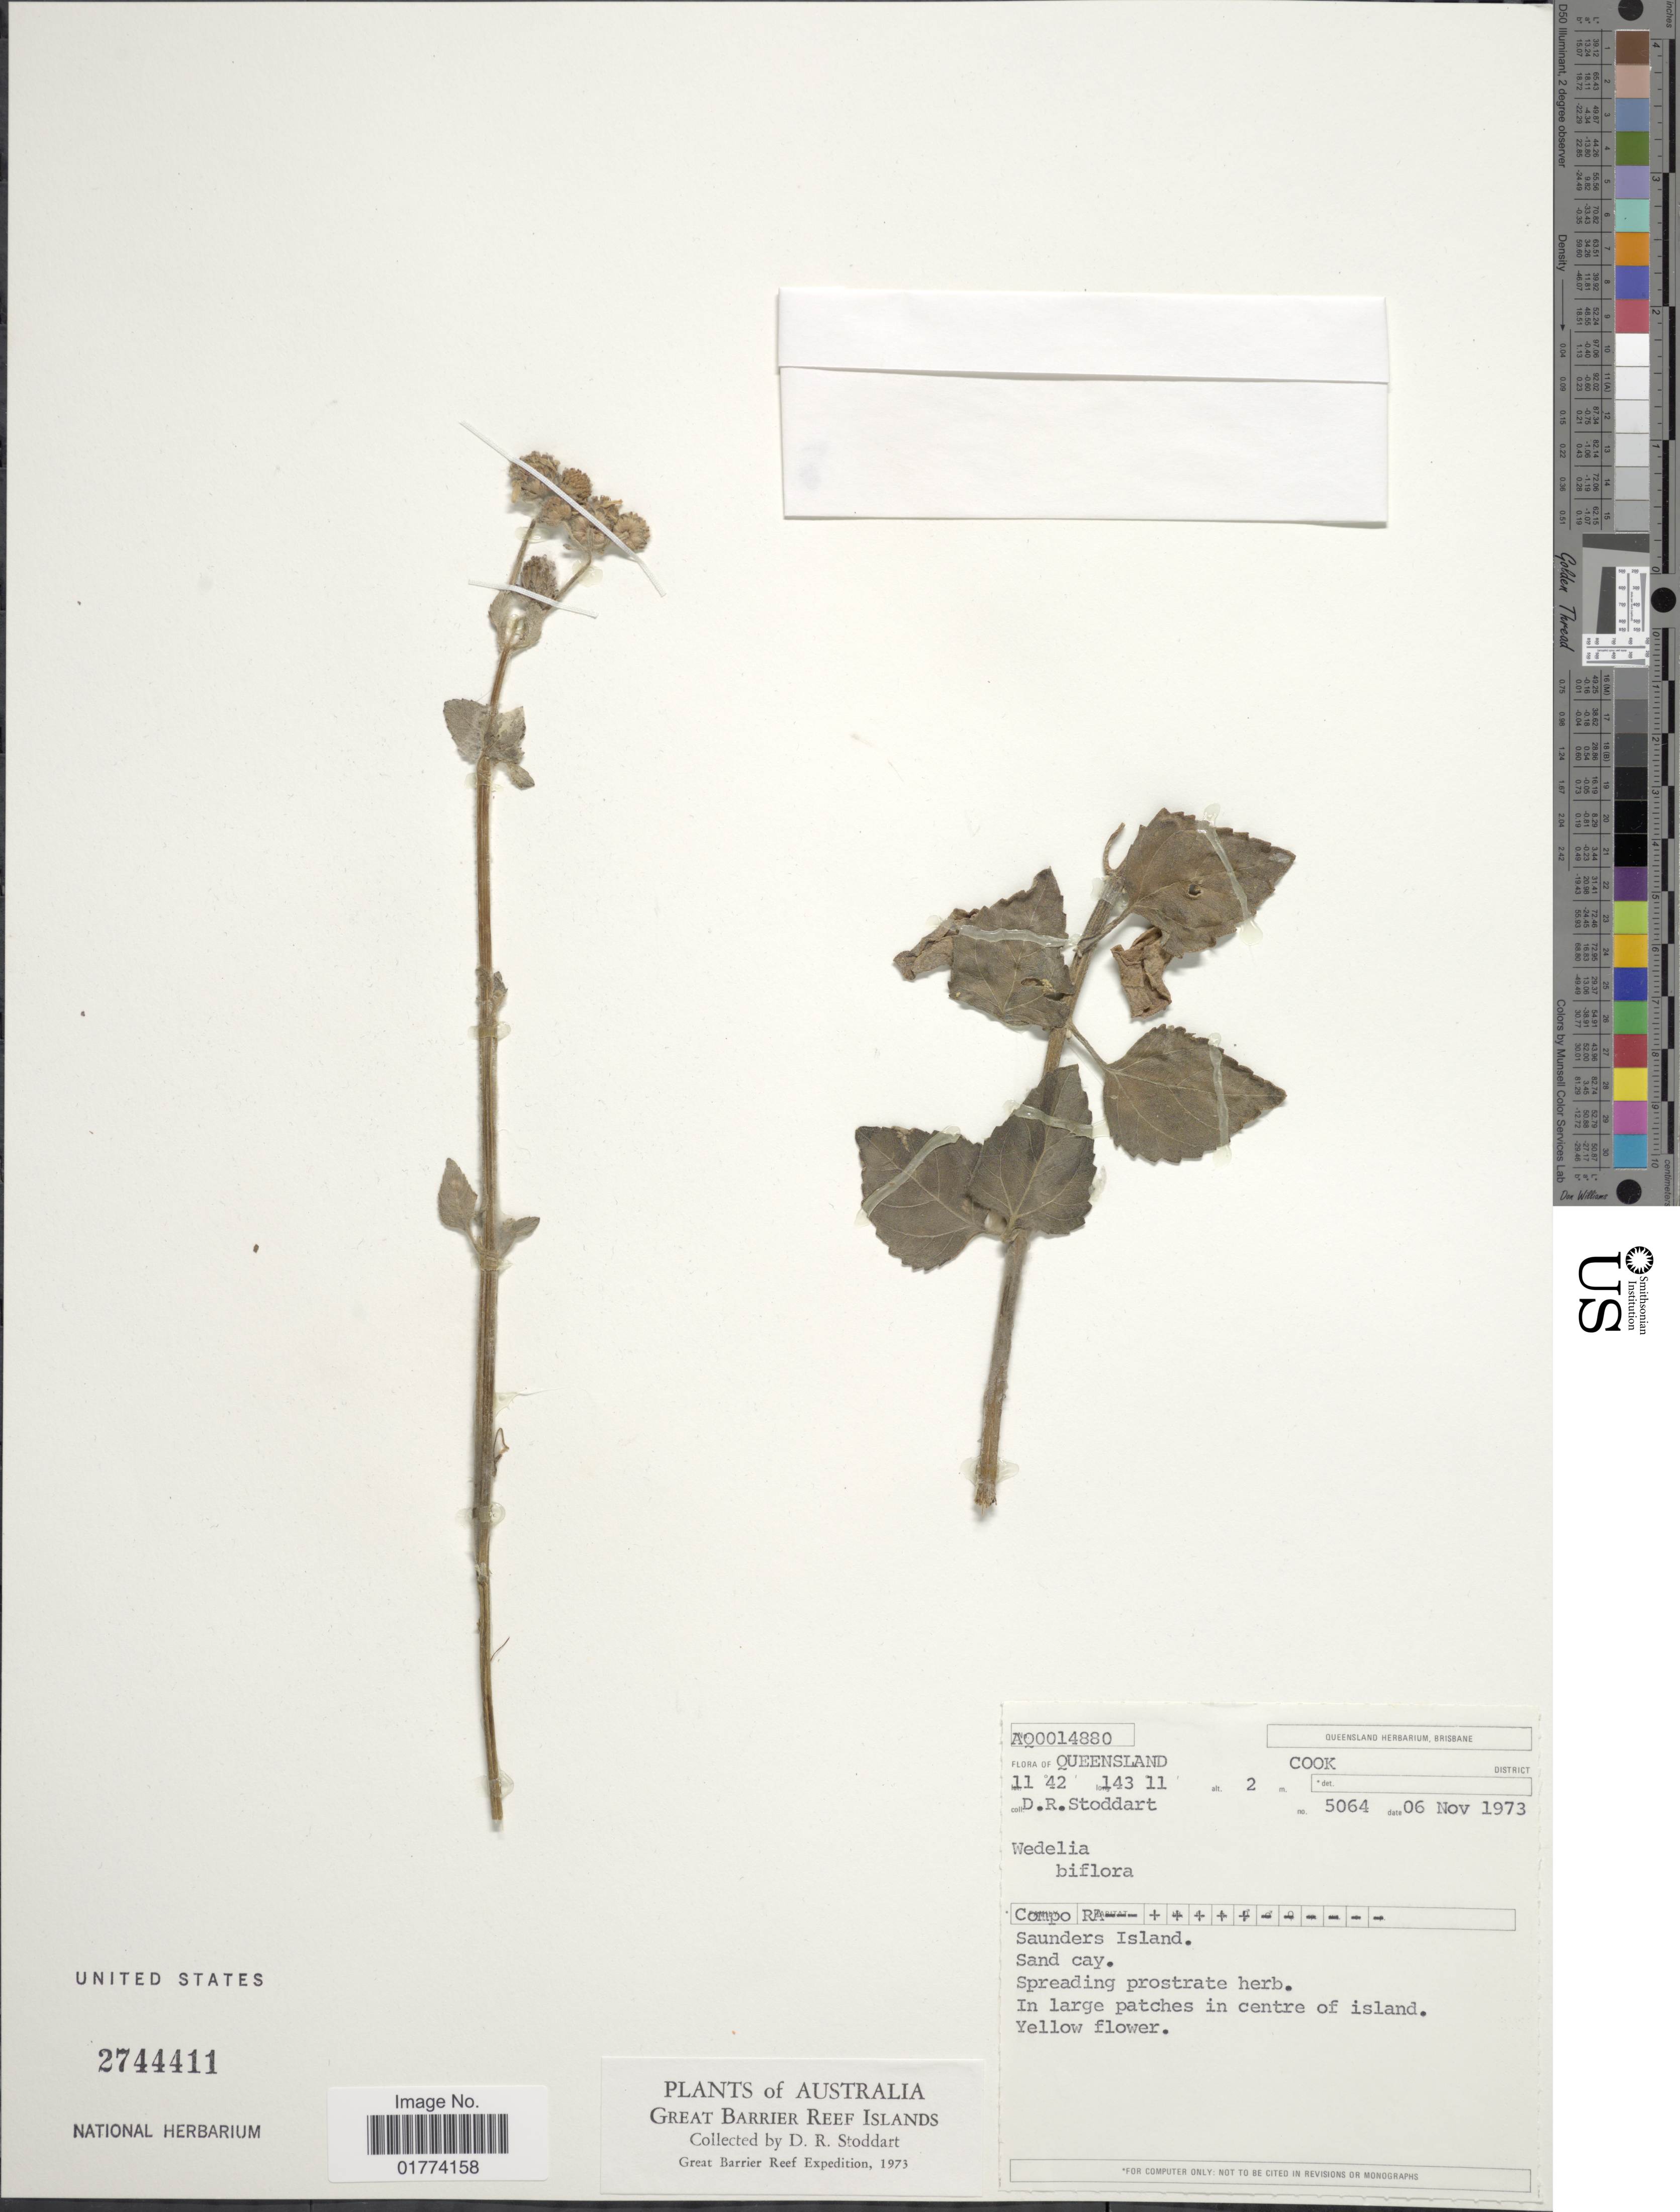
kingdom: Plantae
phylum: Tracheophyta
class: Magnoliopsida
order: Asterales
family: Asteraceae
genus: Wollastonia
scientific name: Wollastonia biflora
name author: (L.) DC.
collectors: D. R. Stoddart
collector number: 5064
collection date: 1973-11-06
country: Australia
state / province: Queensland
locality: Cook District, Saunders Island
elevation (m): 2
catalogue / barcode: US 2744411